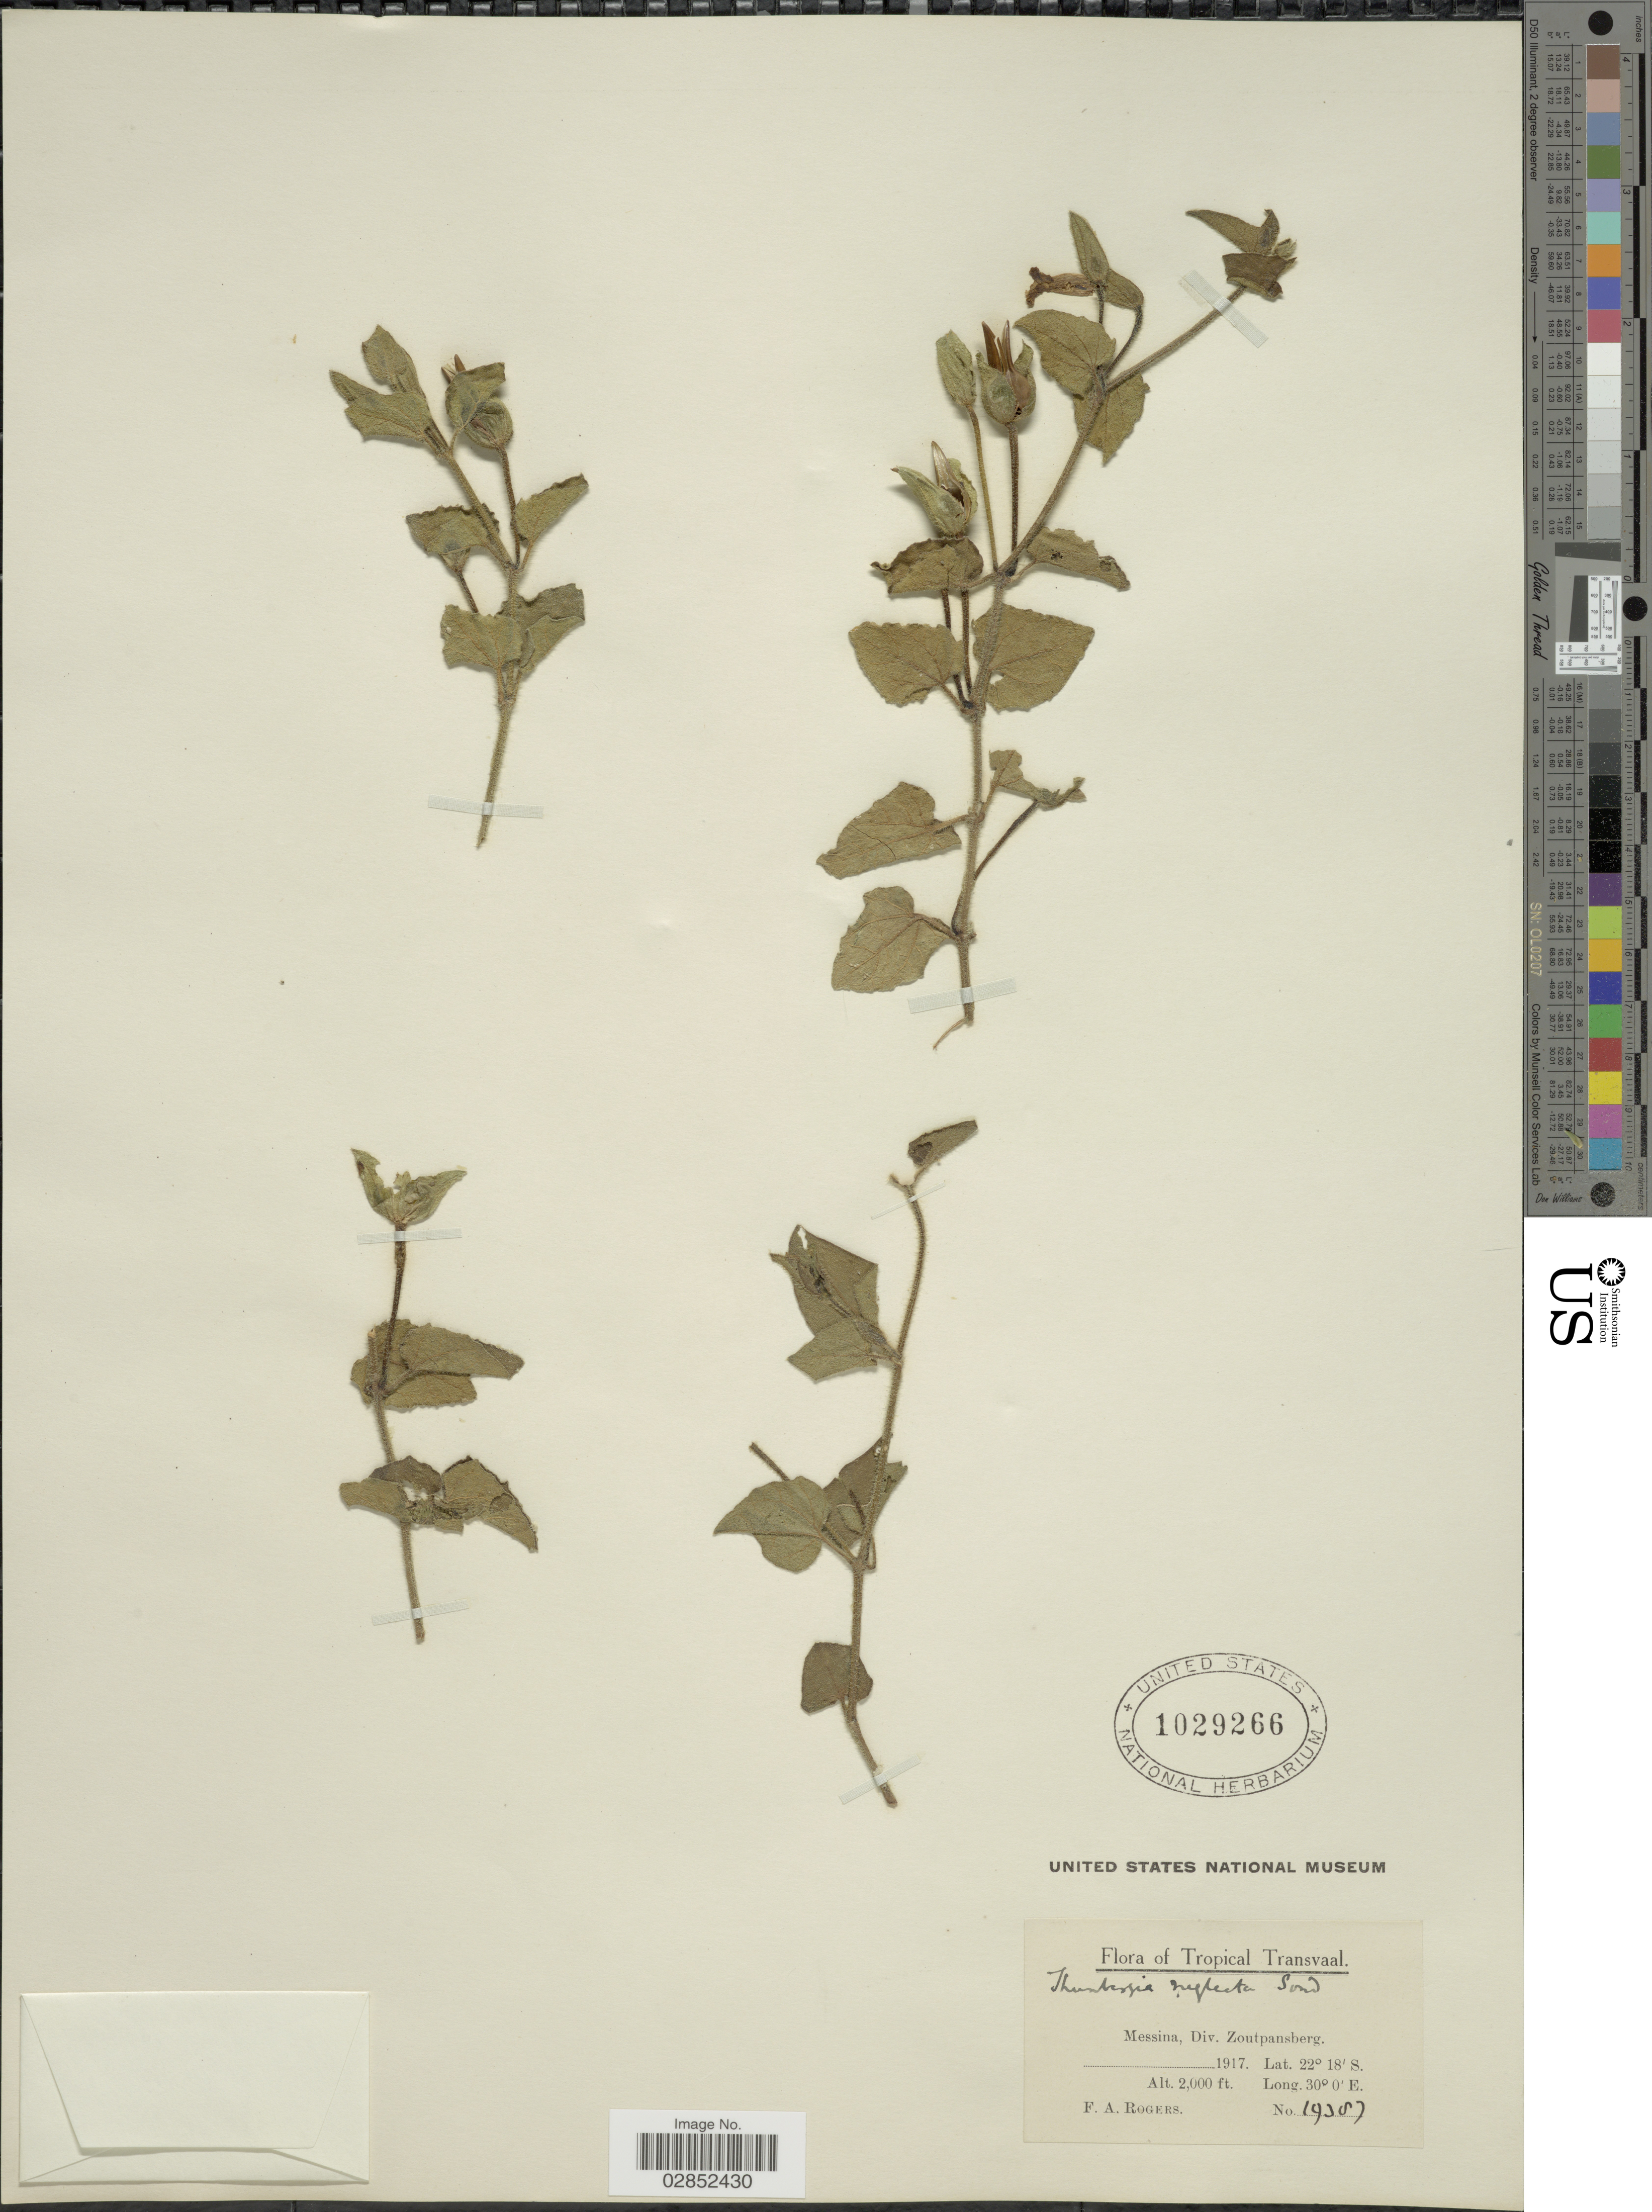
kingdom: Plantae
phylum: Tracheophyta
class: Magnoliopsida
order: Lamiales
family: Acanthaceae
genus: Thunbergia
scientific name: Thunbergia neglecta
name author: Sond.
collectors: F. A. Rogers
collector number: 19387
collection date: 1917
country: South Africa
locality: Tropical Transvaal, Messina, Div. Zoutpansberg.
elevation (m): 610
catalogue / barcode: US 1029266